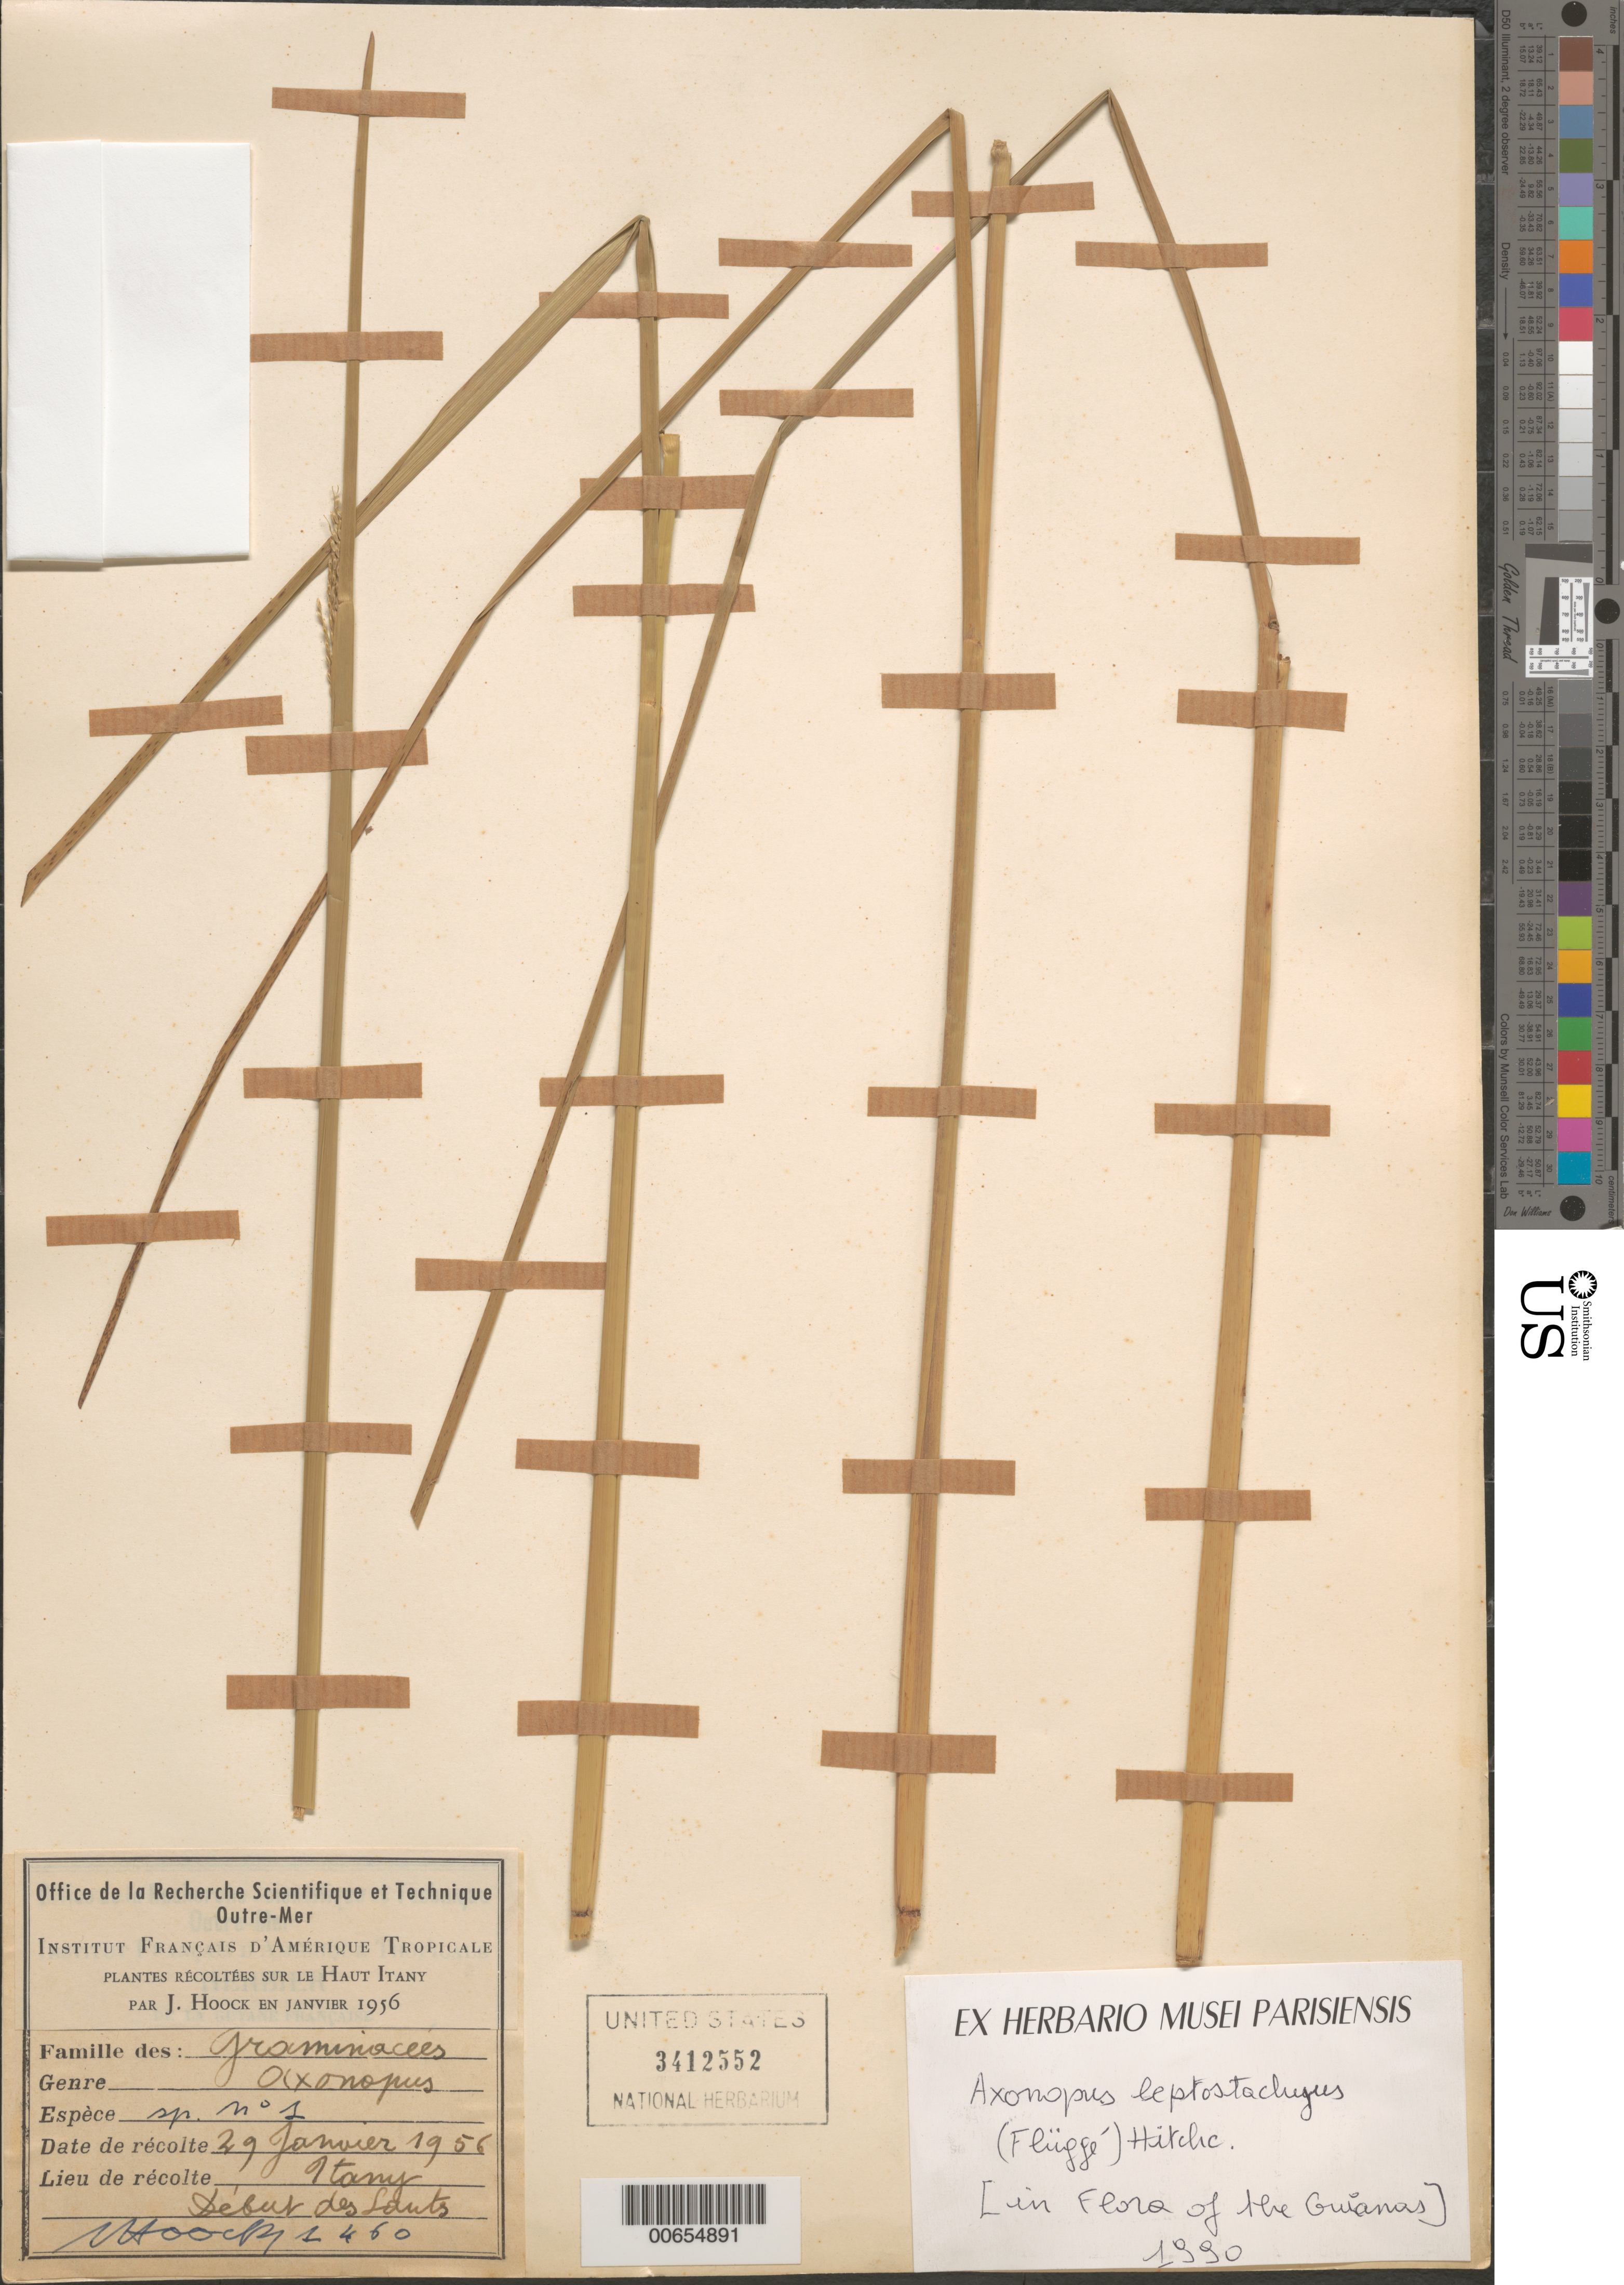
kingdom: Plantae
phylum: Tracheophyta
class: Liliopsida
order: Poales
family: Poaceae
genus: Axonopus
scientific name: Axonopus leptostachyus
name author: (Flüggé) Hitchc.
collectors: J. Hoock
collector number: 1460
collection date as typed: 29-Jan-56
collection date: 1956-01-29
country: French Guiana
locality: Litany R., début des Sauts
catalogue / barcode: US 3412552